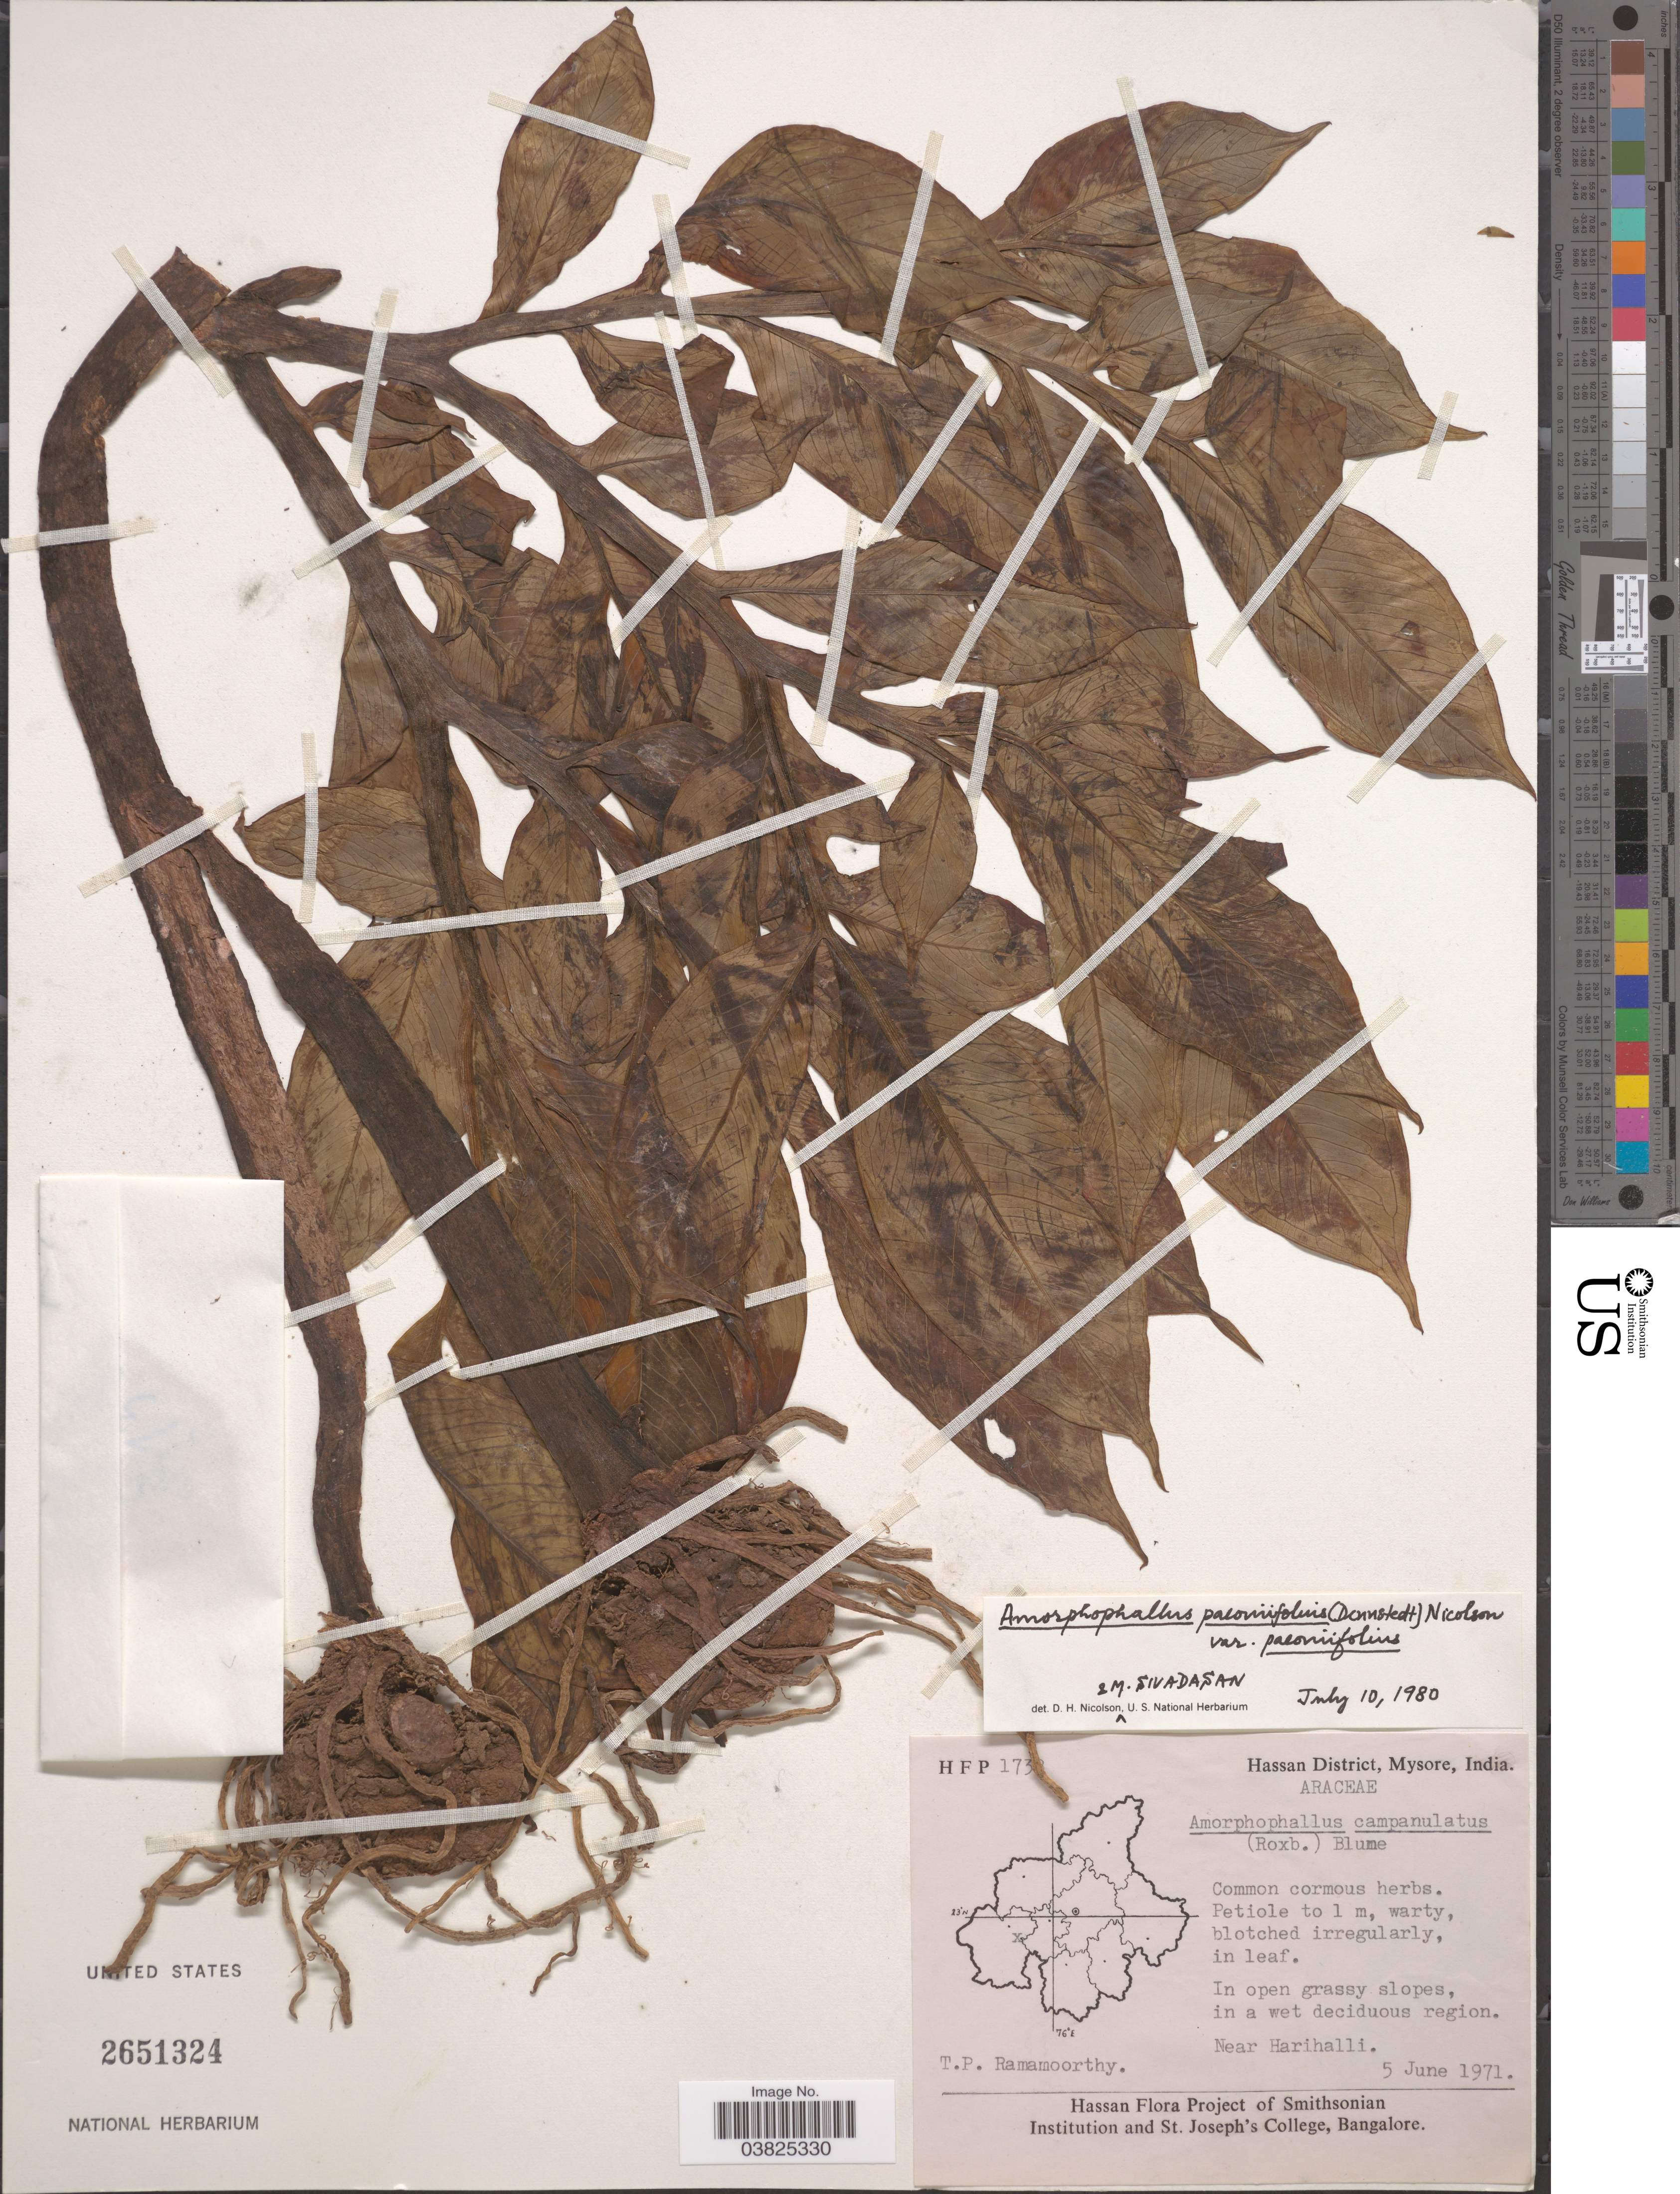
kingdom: Plantae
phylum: Tracheophyta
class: Liliopsida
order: Alismatales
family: Araceae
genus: Amorphophallus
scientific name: Amorphophallus paeoniifolius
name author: (Dennst.) Nicolson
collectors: T. P. Ramamoorthy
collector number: HFP 173!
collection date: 1971-06-05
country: India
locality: Hassan District, Mysore. Near Harihalli.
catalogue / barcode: US 2651324